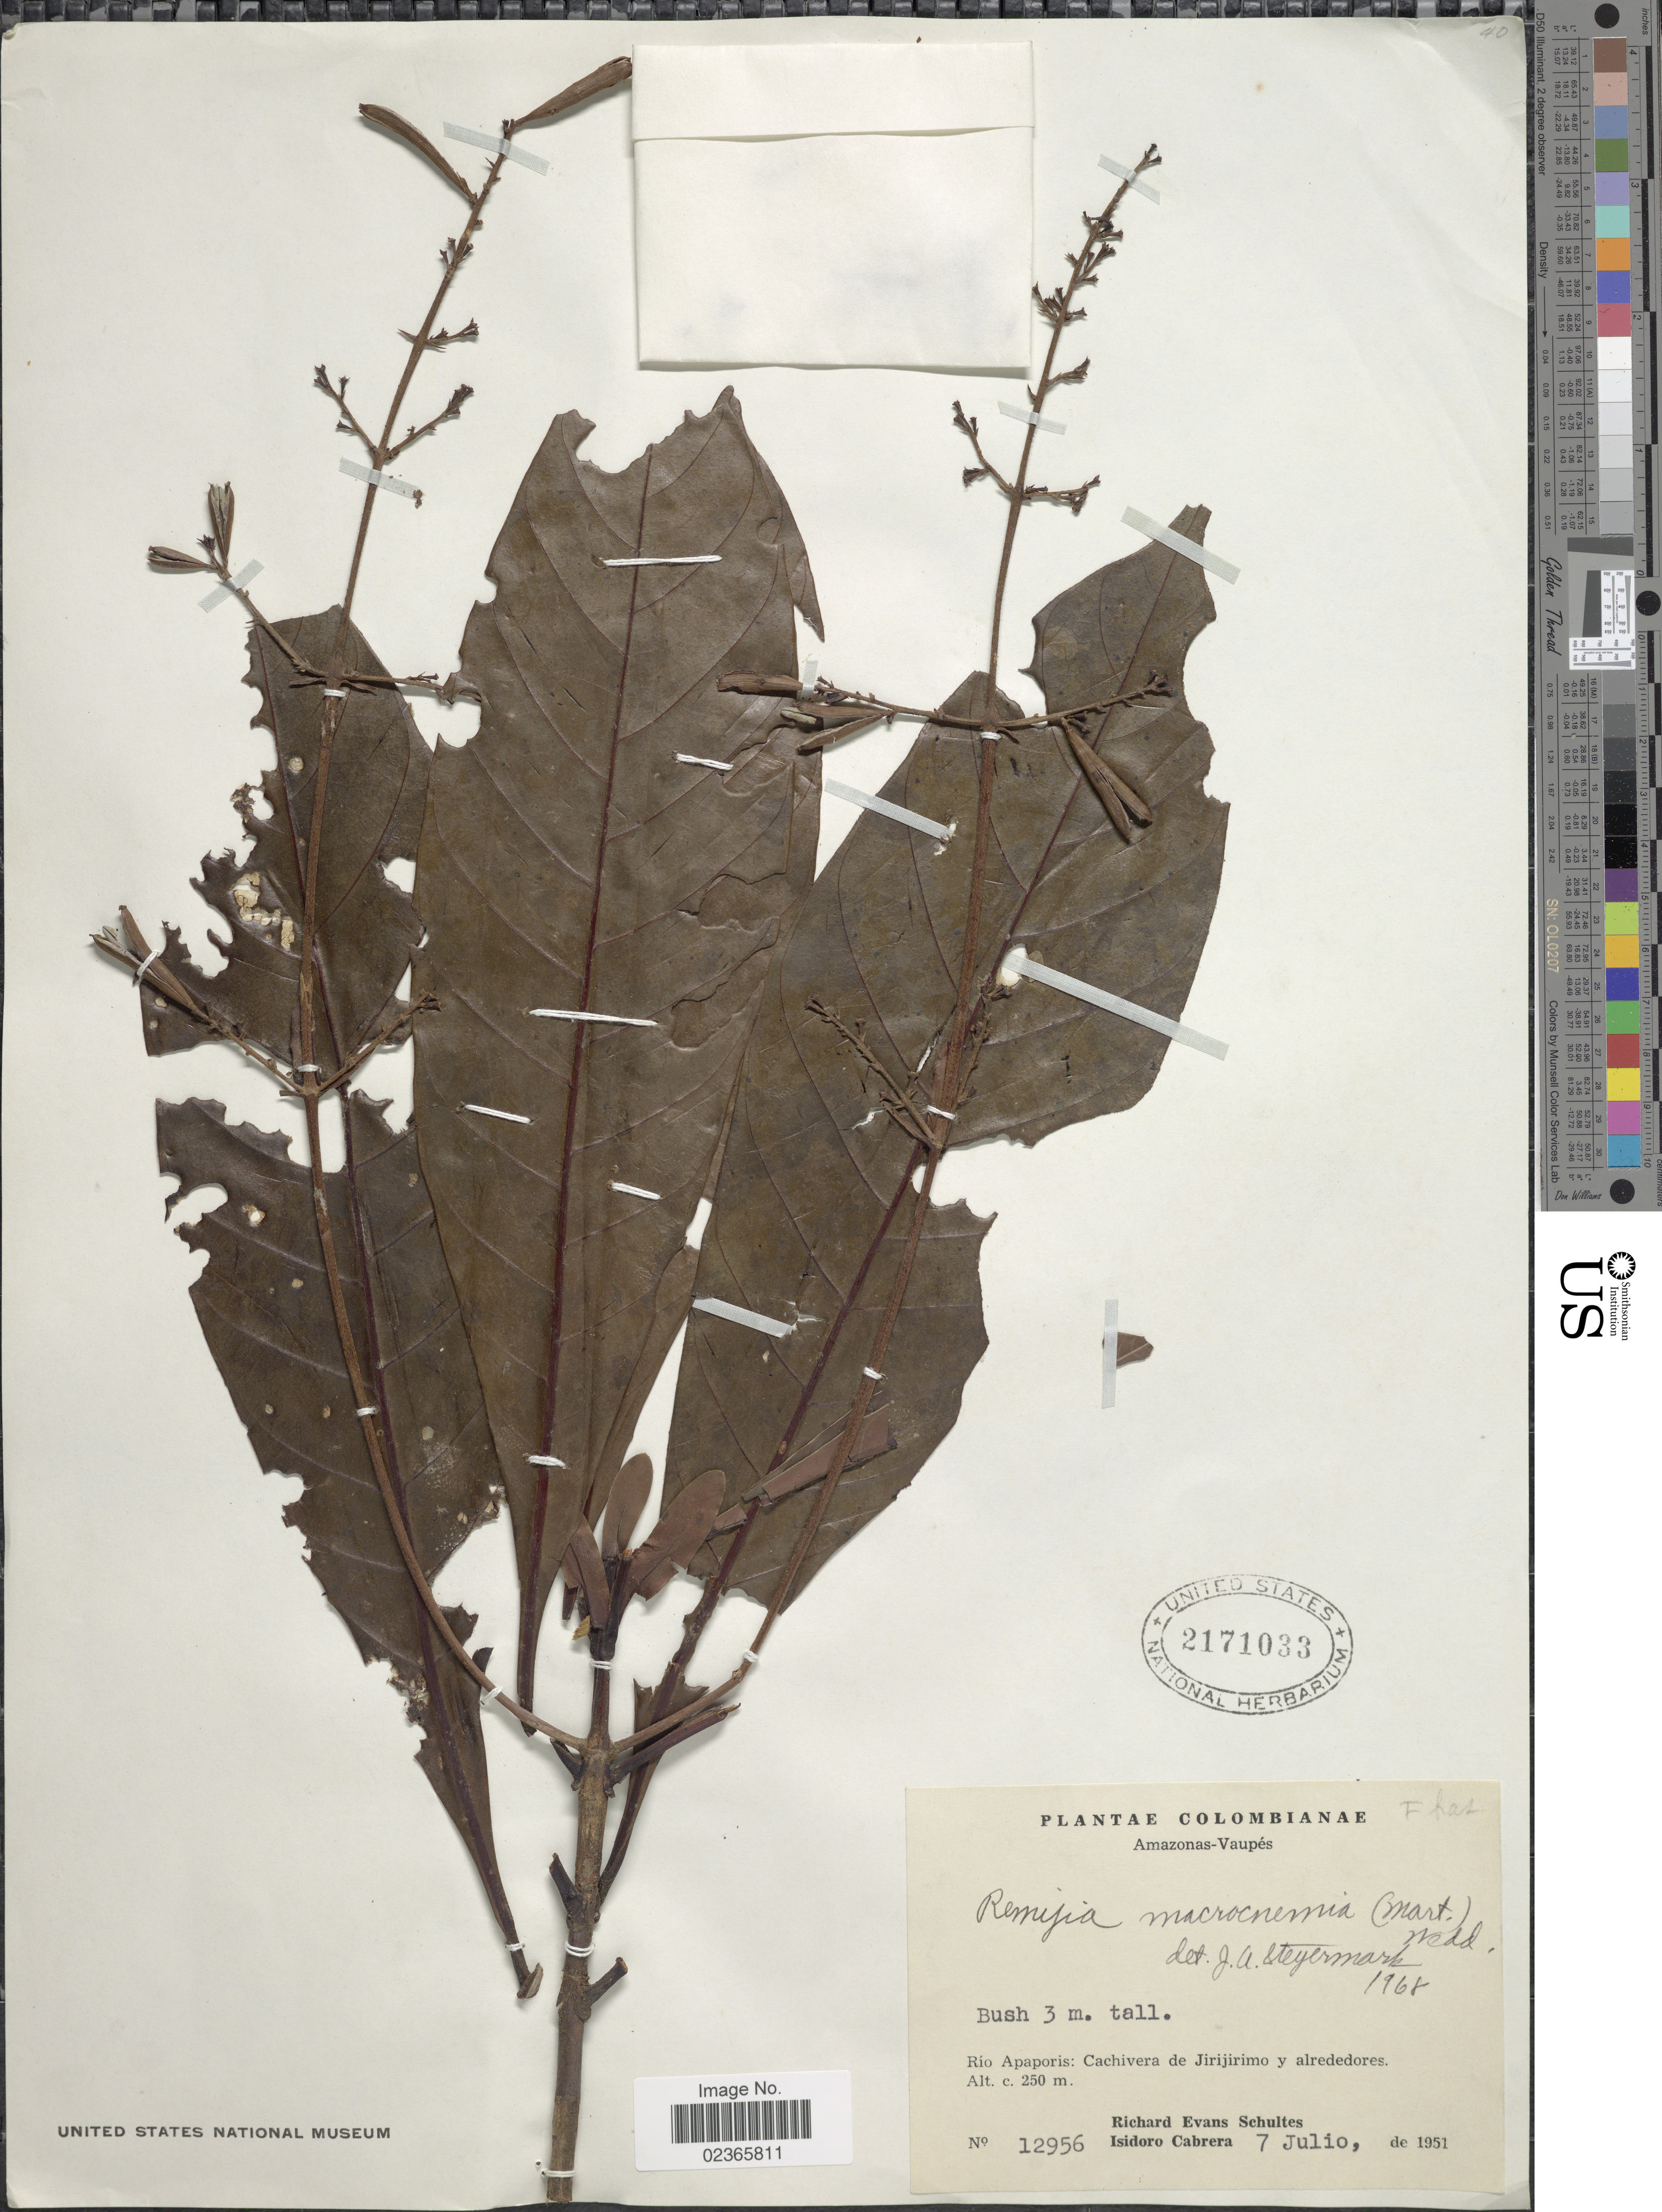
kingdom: Plantae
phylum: Tracheophyta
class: Magnoliopsida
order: Gentianales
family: Rubiaceae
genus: Remijia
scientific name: Remijia macrocnemia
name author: (Mart.) Wedd.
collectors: R. E. Schultes & I. Cabrera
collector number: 12956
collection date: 1951-07-07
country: Colombia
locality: Amazonas - Vaupes, Rio Apaporis: Cachivera de Jirijirimo y alrededores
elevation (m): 250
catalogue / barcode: US 2171033